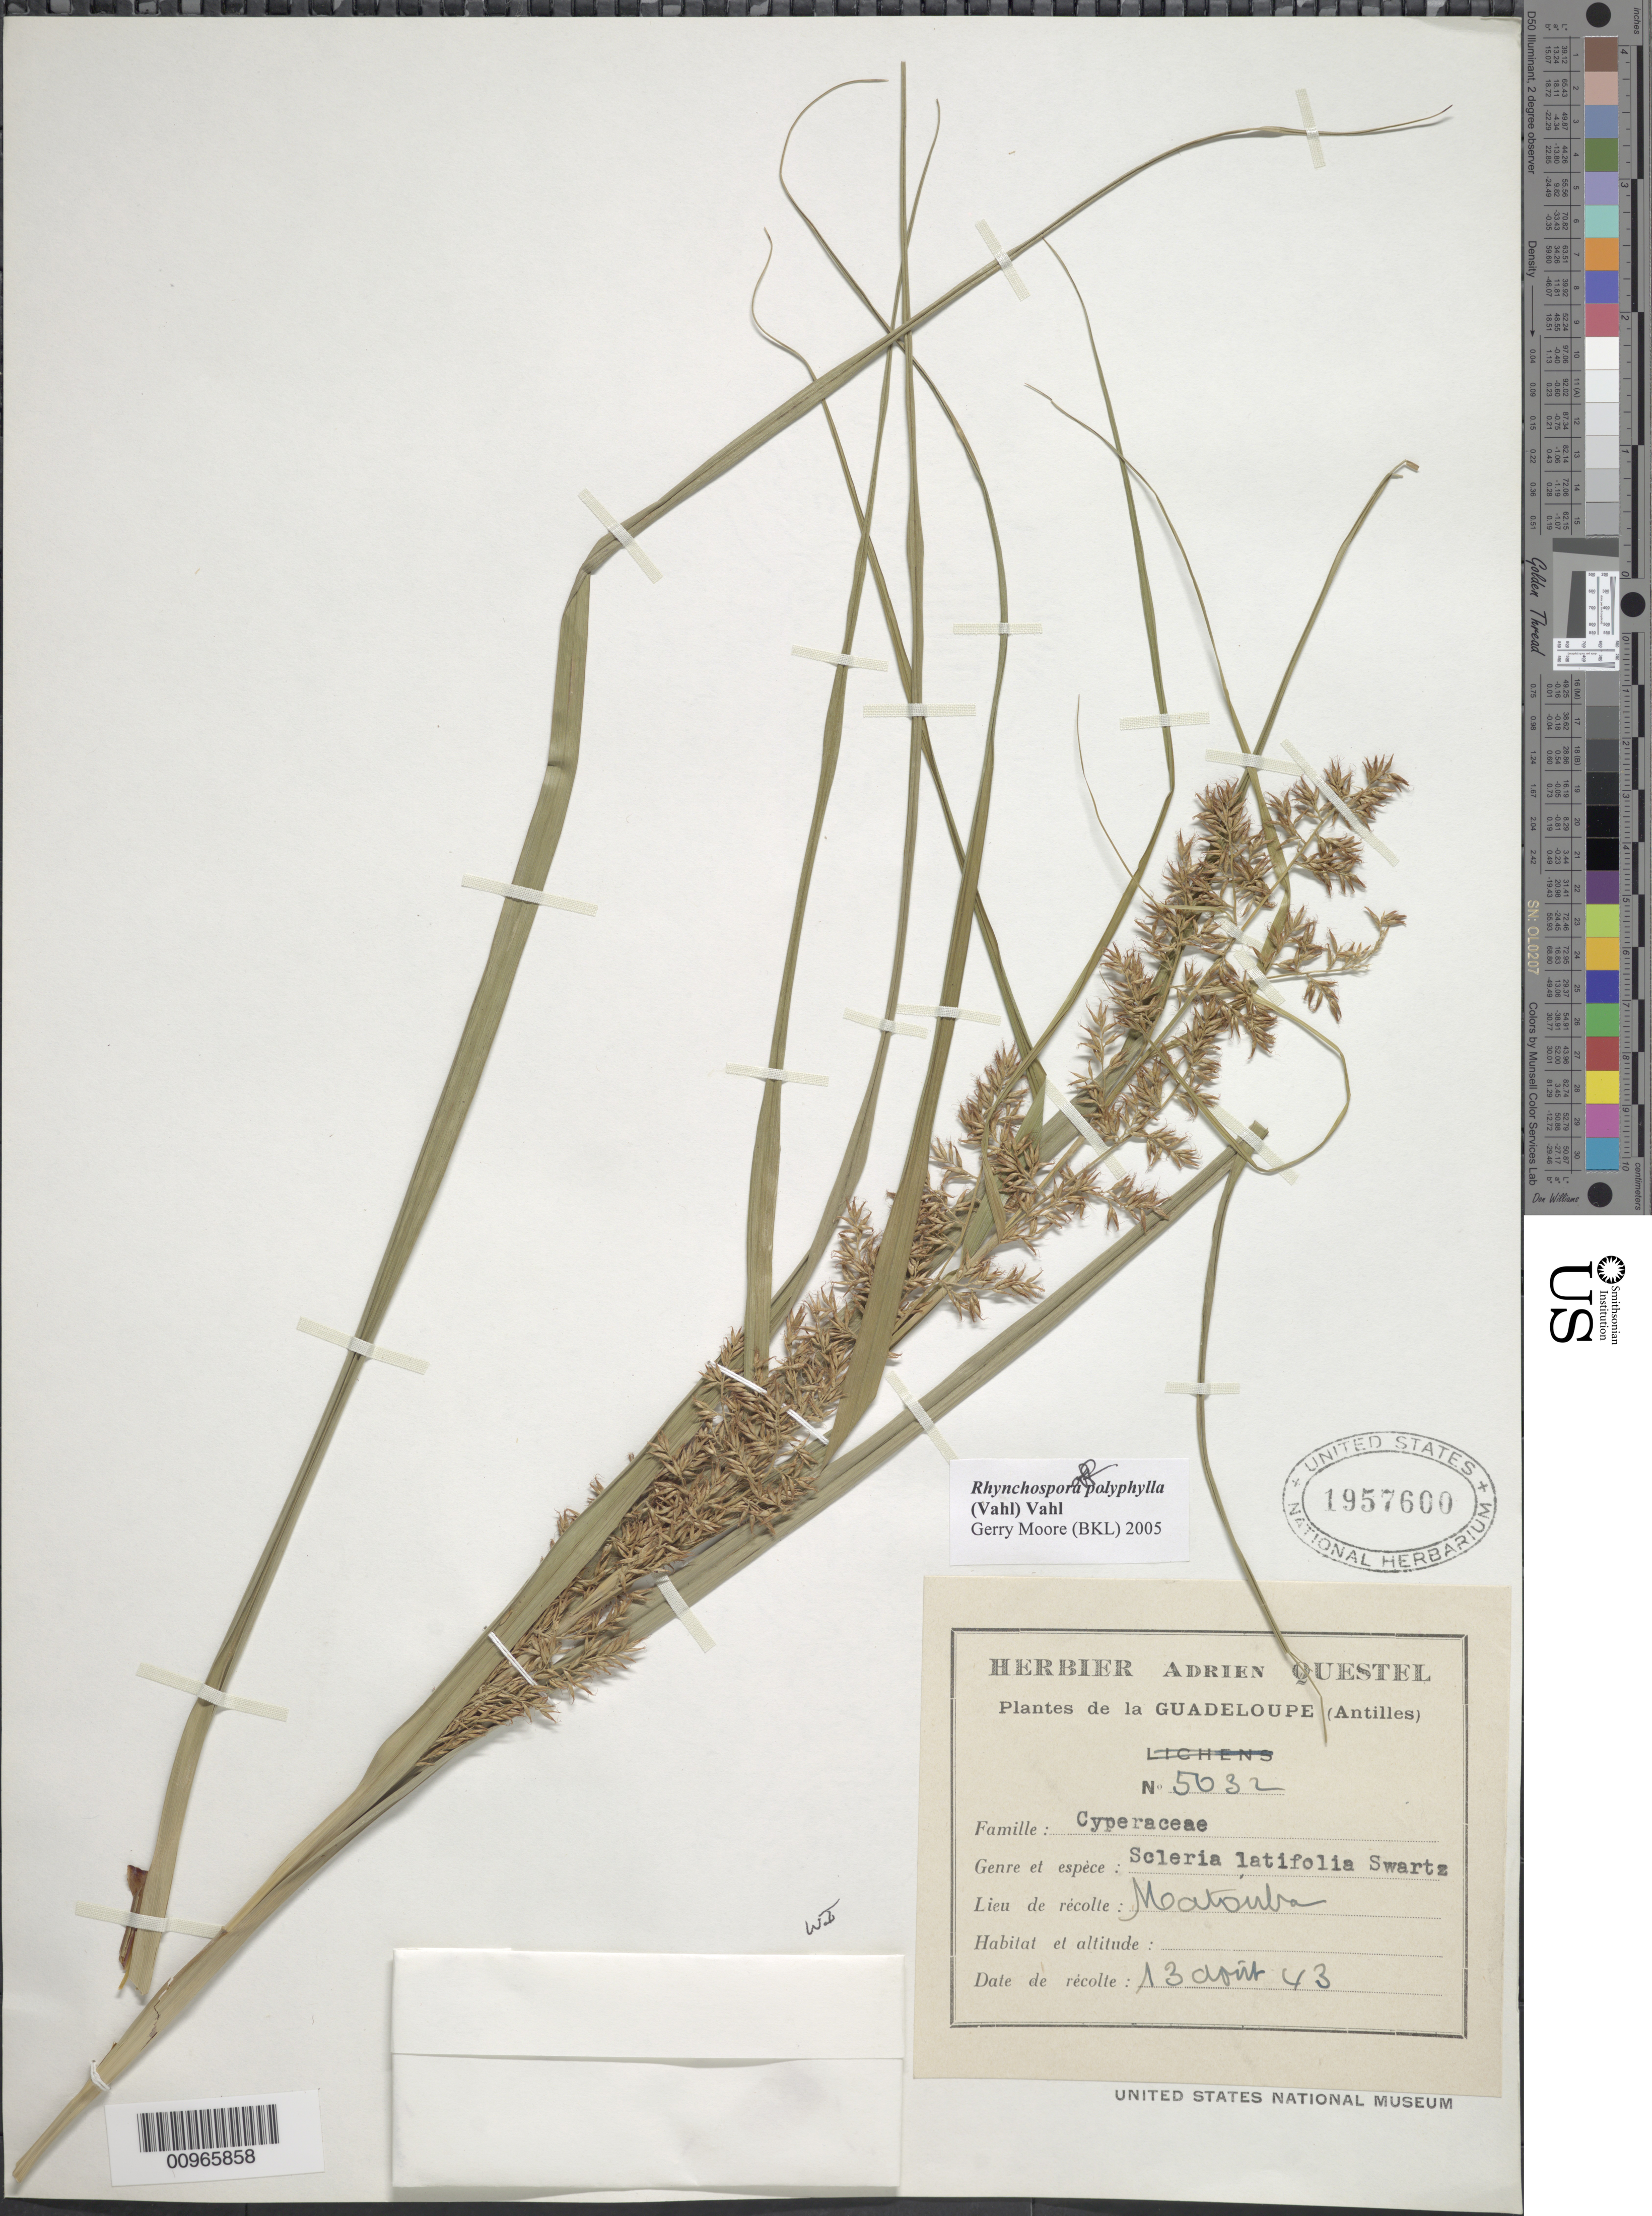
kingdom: Plantae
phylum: Tracheophyta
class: Liliopsida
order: Poales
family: Cyperaceae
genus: Rhynchospora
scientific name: Rhynchospora polyphylla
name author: (Vahl) Vahl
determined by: Moore, G.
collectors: A. Questel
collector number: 5032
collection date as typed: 13 Aug 1943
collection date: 1943-08-13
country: Guadeloupe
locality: Matouba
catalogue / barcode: US 1957600